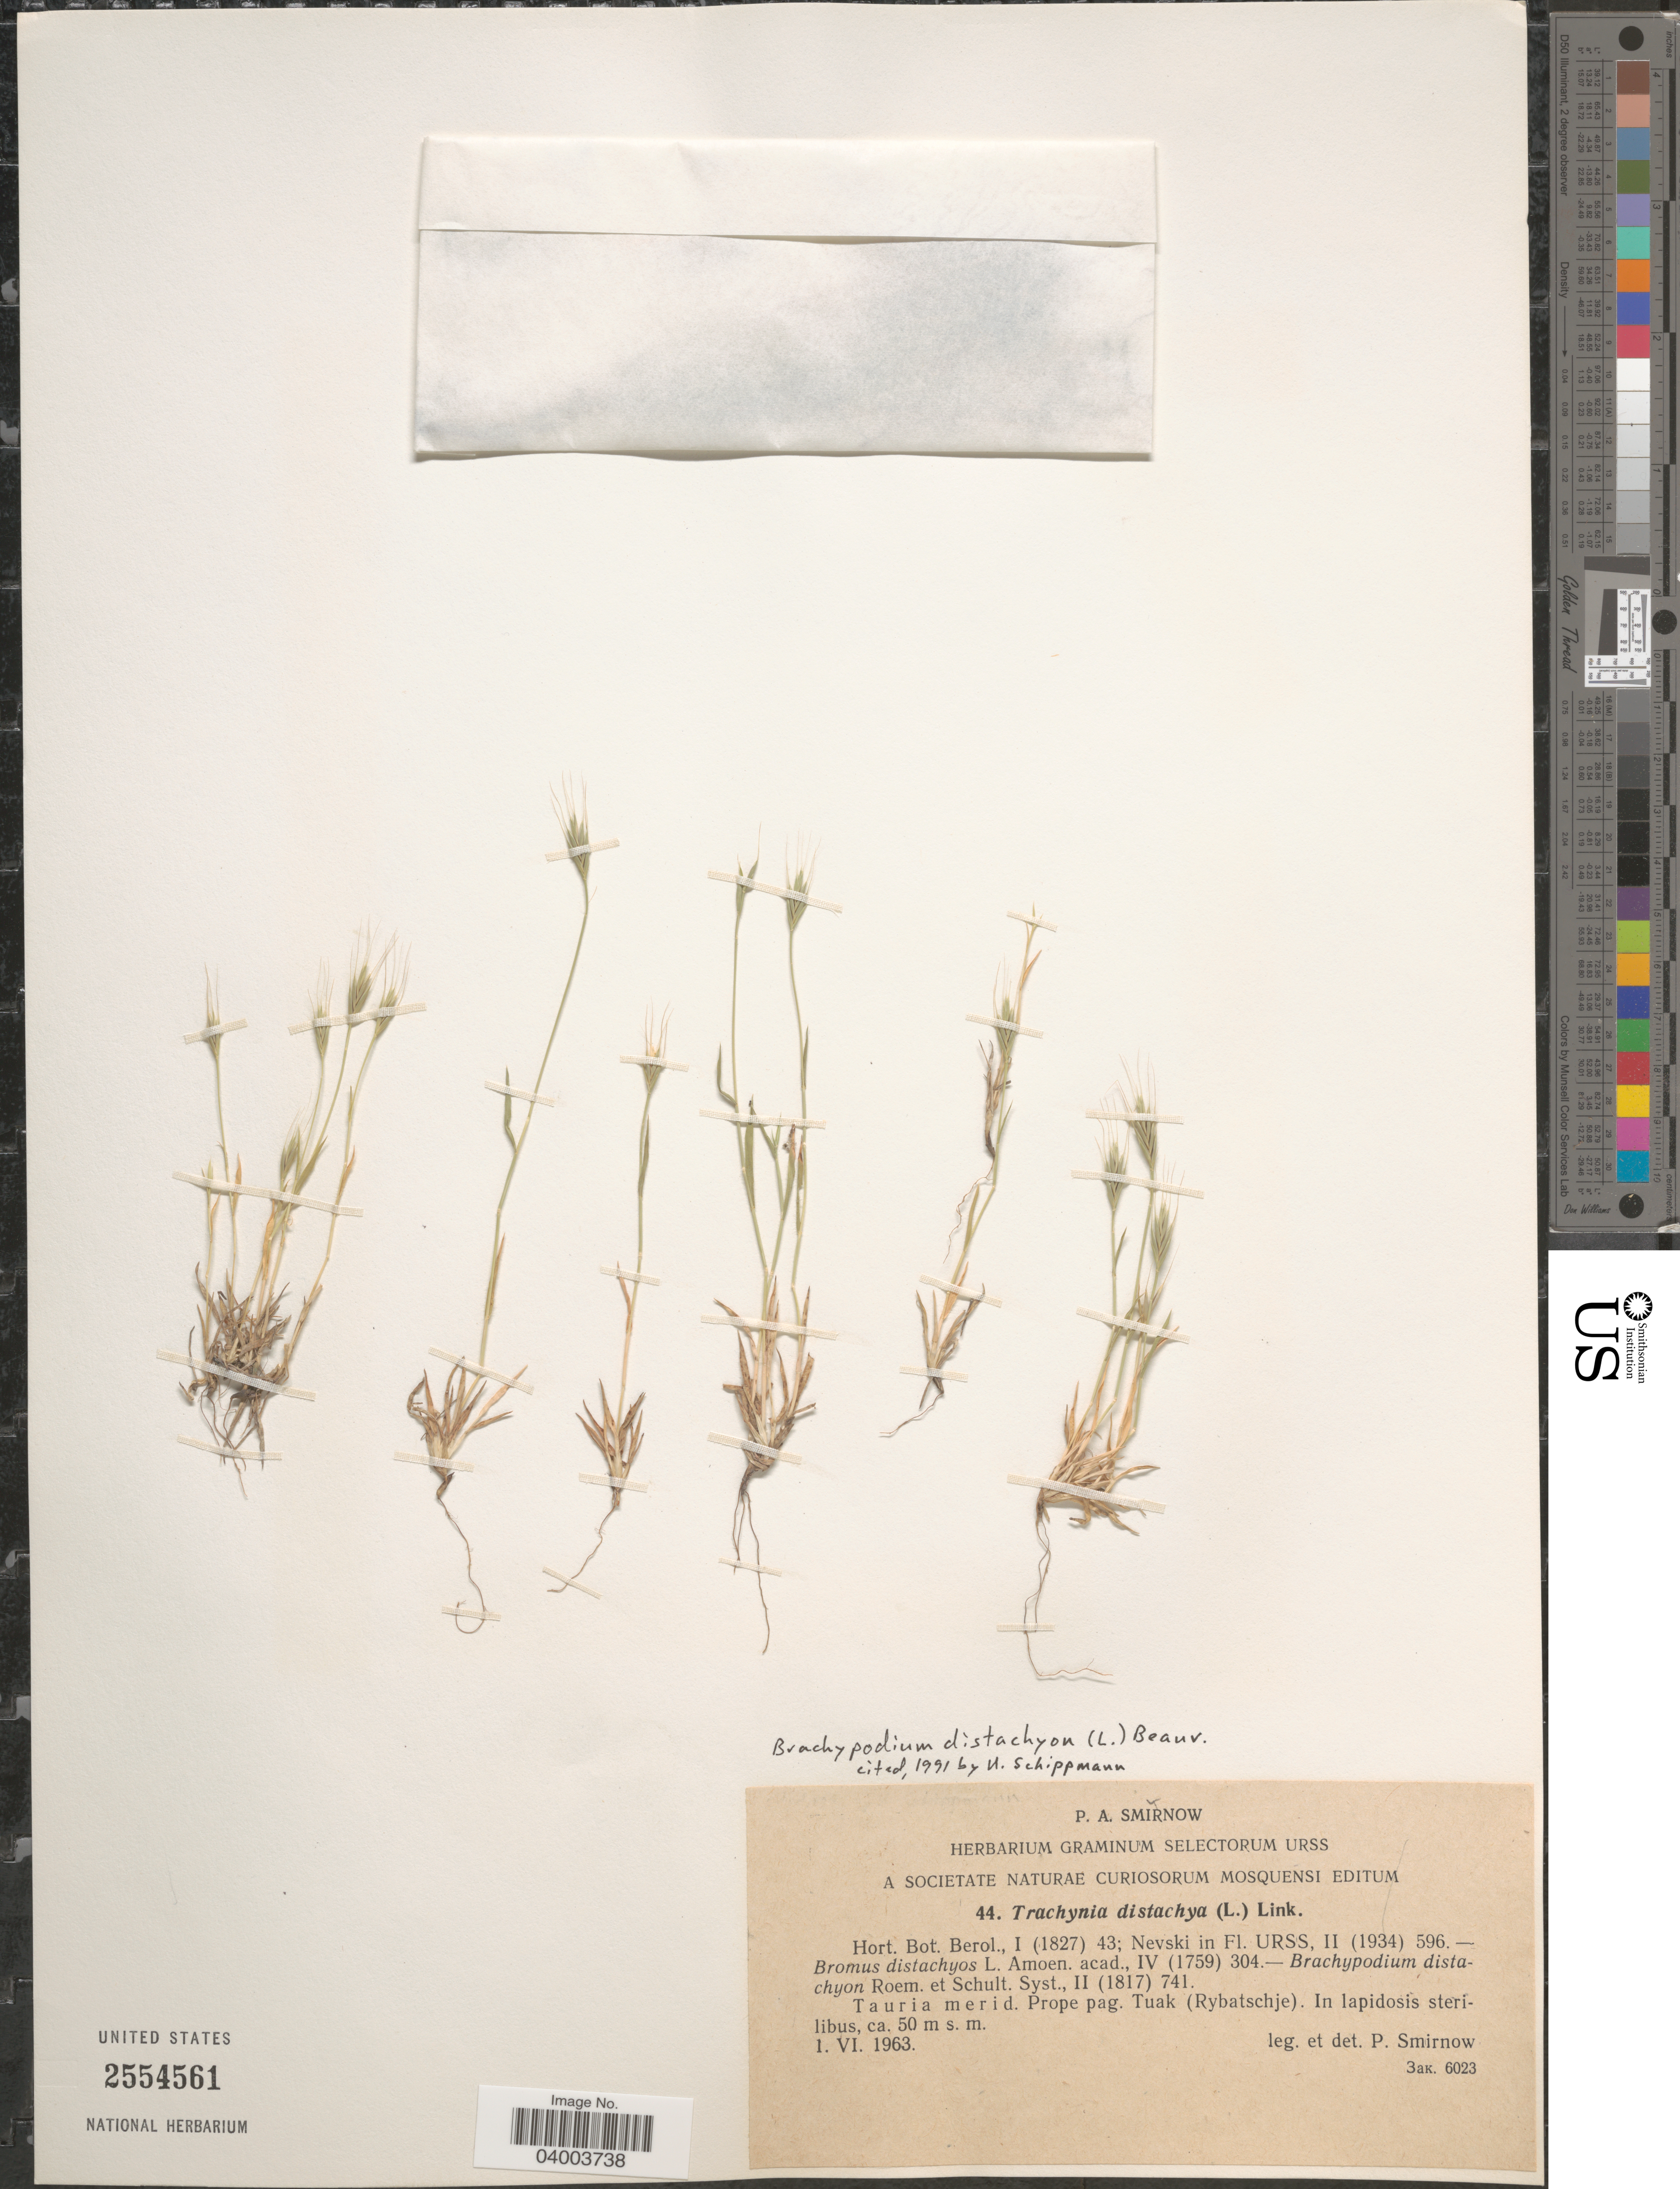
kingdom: Plantae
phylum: Tracheophyta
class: Liliopsida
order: Poales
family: Poaceae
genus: Brachypodium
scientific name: Brachypodium distachyon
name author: (L.) P. Beauv.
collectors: P. Smirnow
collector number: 44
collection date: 1963-06-01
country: Russian Federation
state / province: Rostov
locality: Tauria merid. Prope pag. Tuak (Rybatschje). In lapidosis sterilibus.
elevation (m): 50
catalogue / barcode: US 2554561